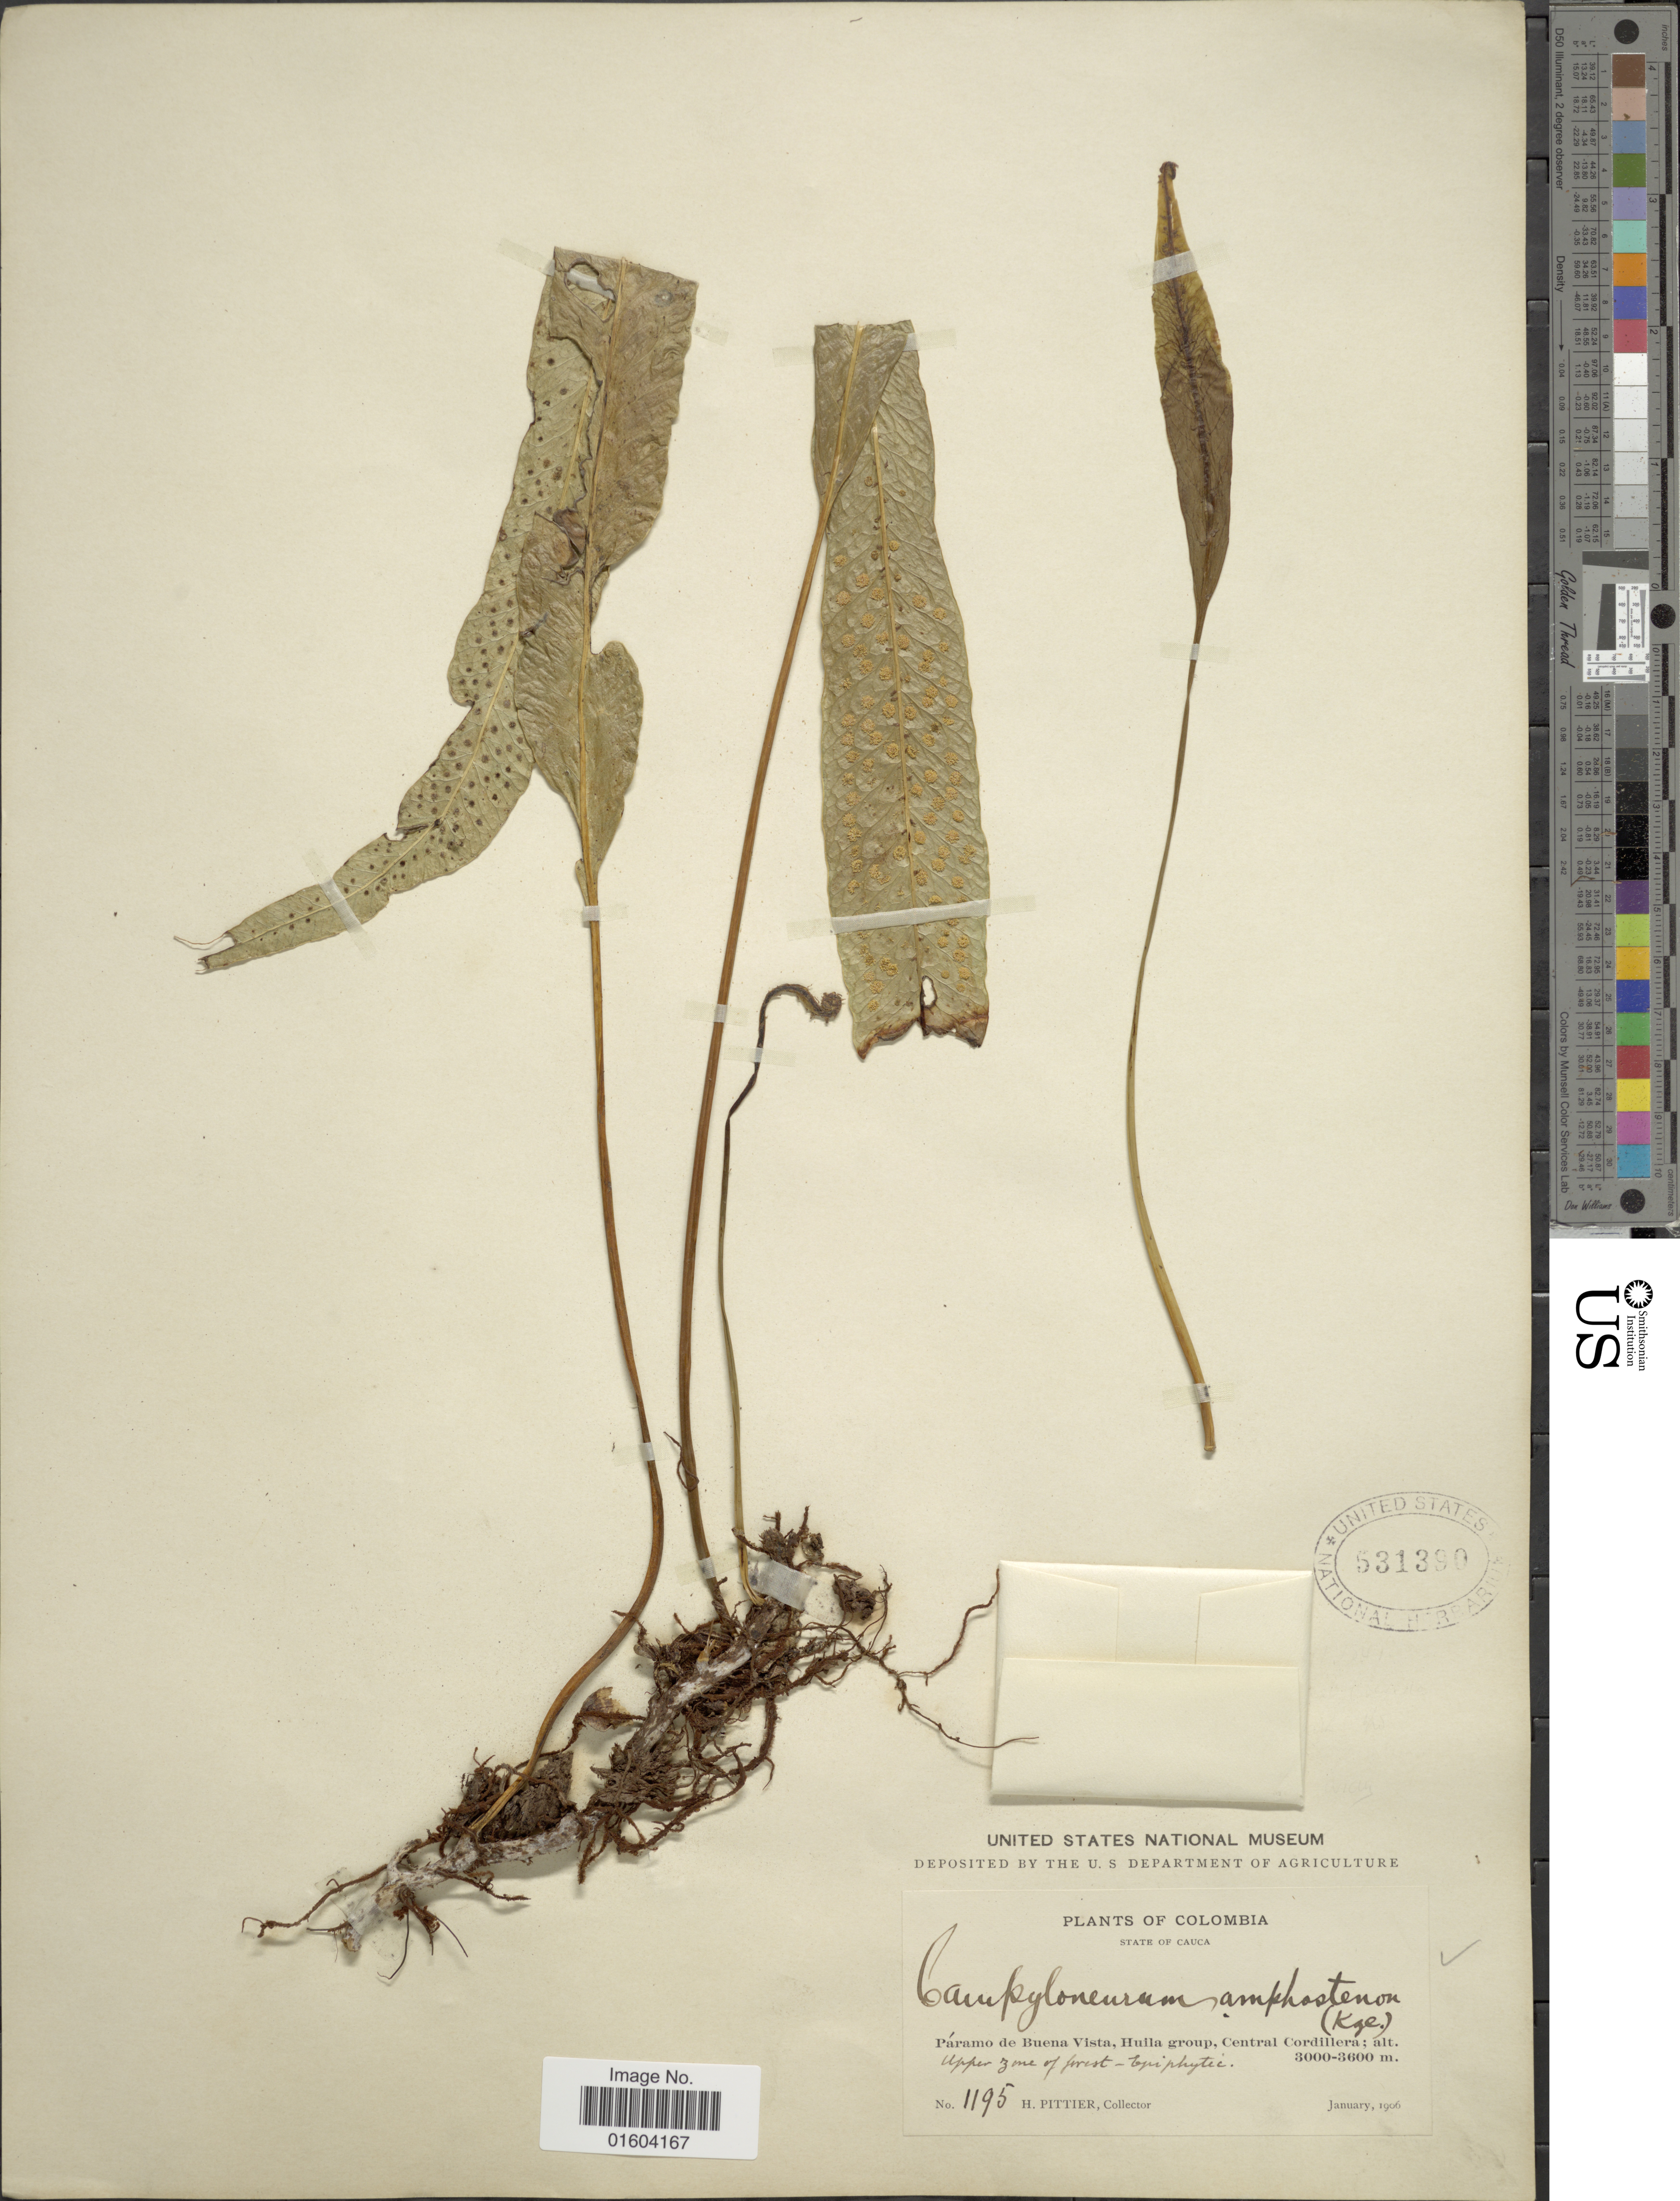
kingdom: Plantae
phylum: Tracheophyta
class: Polypodiopsida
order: Polypodiales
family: Polypodiaceae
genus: Campyloneurum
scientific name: Campyloneurum cochense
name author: (Hieron.) Ching & Farw.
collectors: H. F. Pittier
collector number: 1195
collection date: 1906-01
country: Colombia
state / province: Cauca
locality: State of Cauca. Paramo de Buena Vista, Huila group, Central Cordillera.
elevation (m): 3000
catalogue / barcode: US 531390